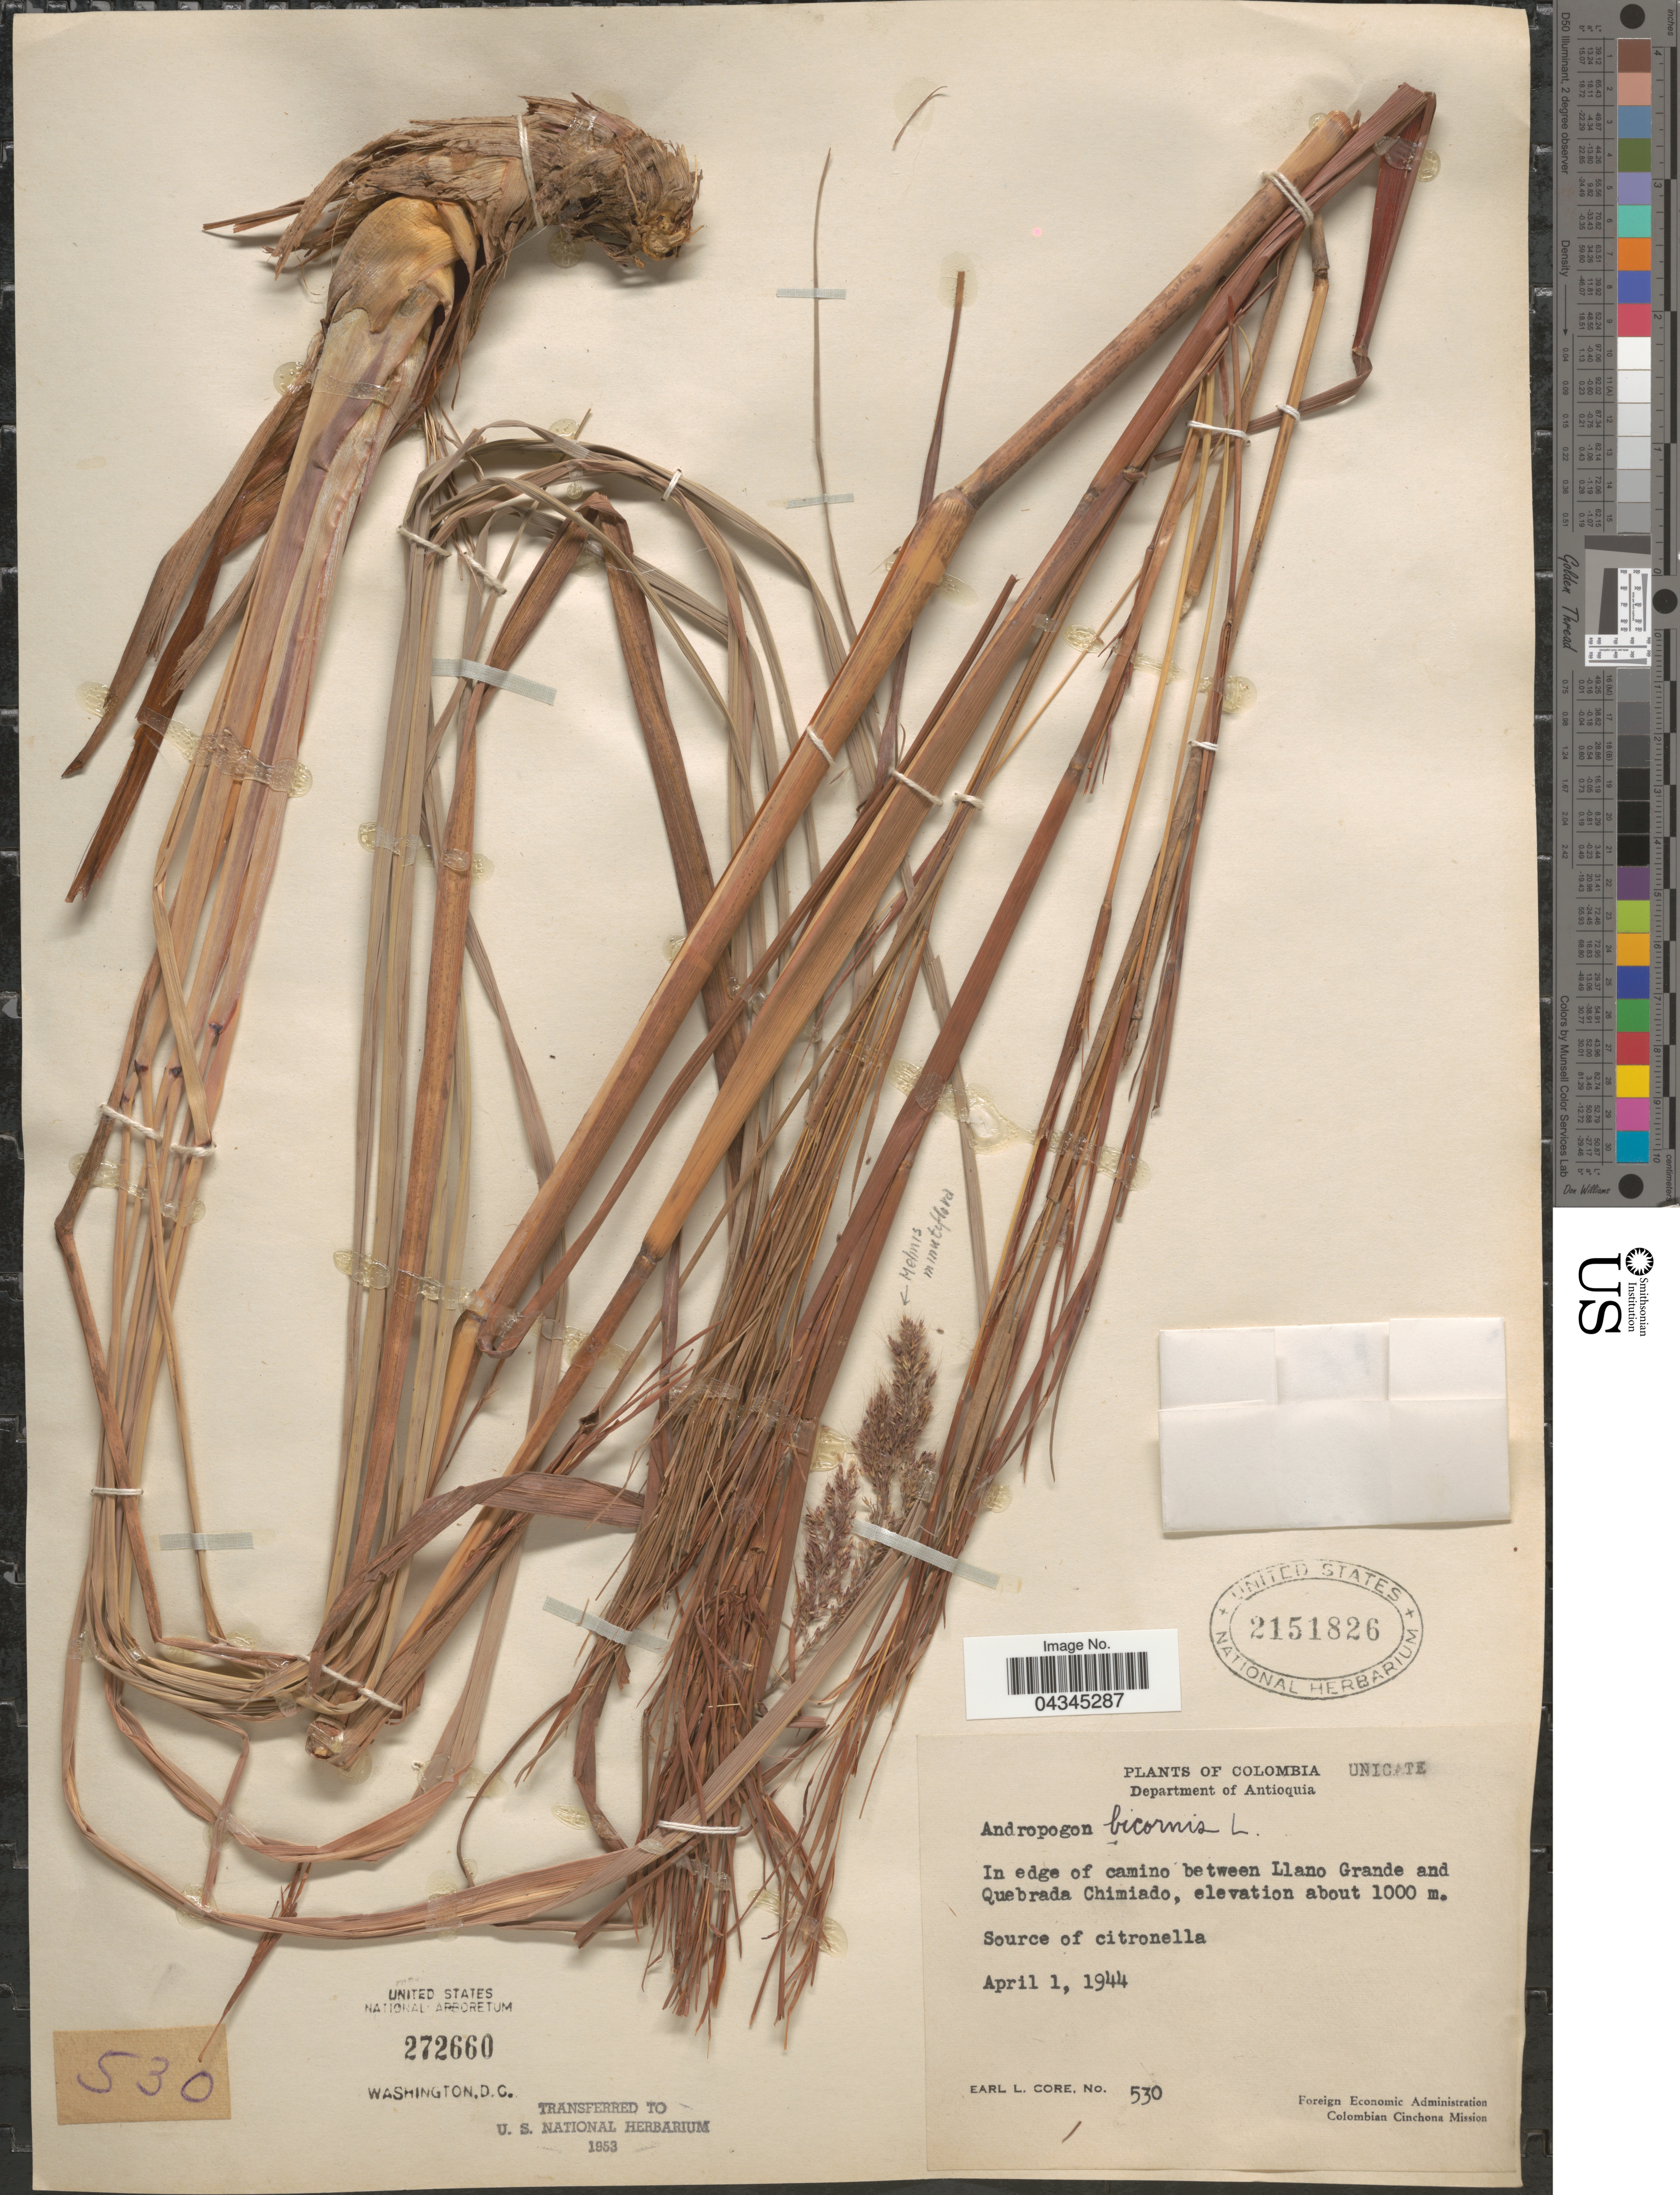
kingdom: Plantae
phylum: Tracheophyta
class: Liliopsida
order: Poales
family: Poaceae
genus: Andropogon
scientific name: Andropogon bicornis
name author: L.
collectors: E. L. Core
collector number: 530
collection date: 1944-04-01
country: Colombia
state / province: Antioquia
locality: Department of Antioquia. In edge of camino between Llano Grande and Quebrada Chimiado. Foreign Economic Administration Colombian Cinchona Mission.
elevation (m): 1000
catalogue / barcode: US 2151826